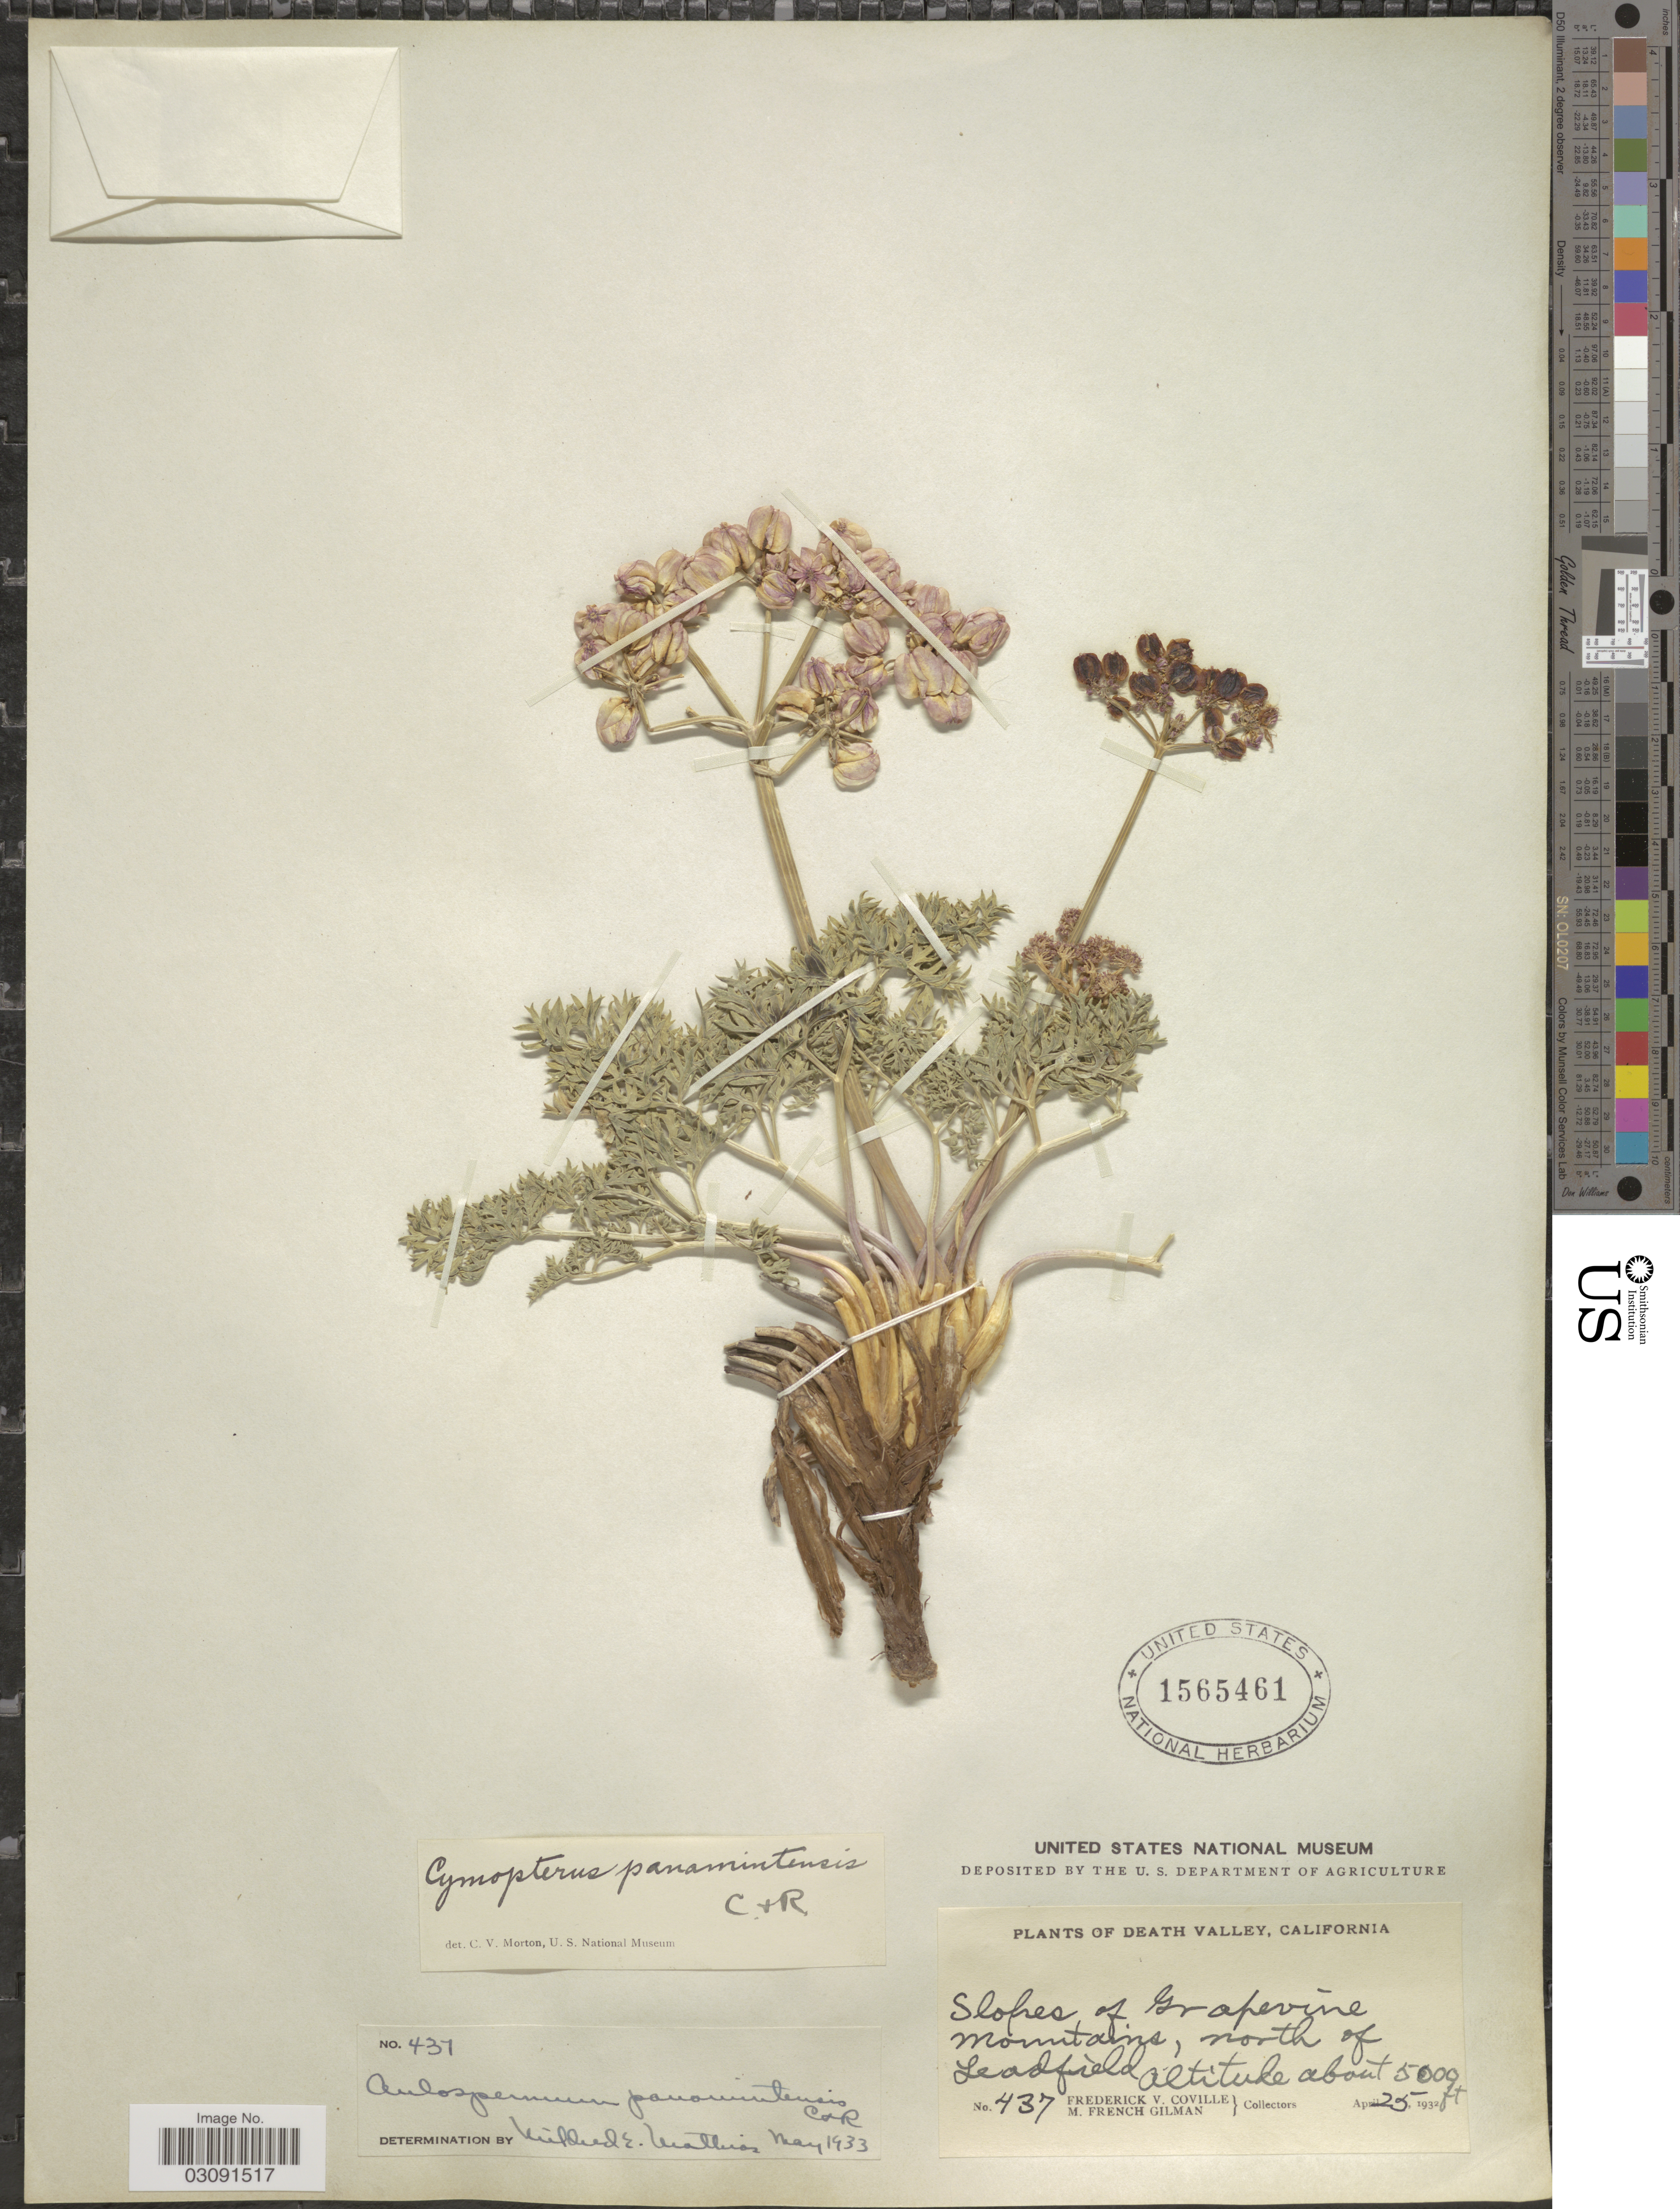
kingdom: Plantae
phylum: Tracheophyta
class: Magnoliopsida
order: Apiales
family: Apiaceae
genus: Cymopterus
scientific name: Cymopterus panamintensis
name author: J.M. Coult. & Rose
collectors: F. V. Coville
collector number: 437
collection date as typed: Transcribed d/m/y: 25/4/132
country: United States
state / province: California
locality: Death Valley, Slopes of Grapevine Mountains, north of Leadfield.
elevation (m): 1524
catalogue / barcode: US 1565461